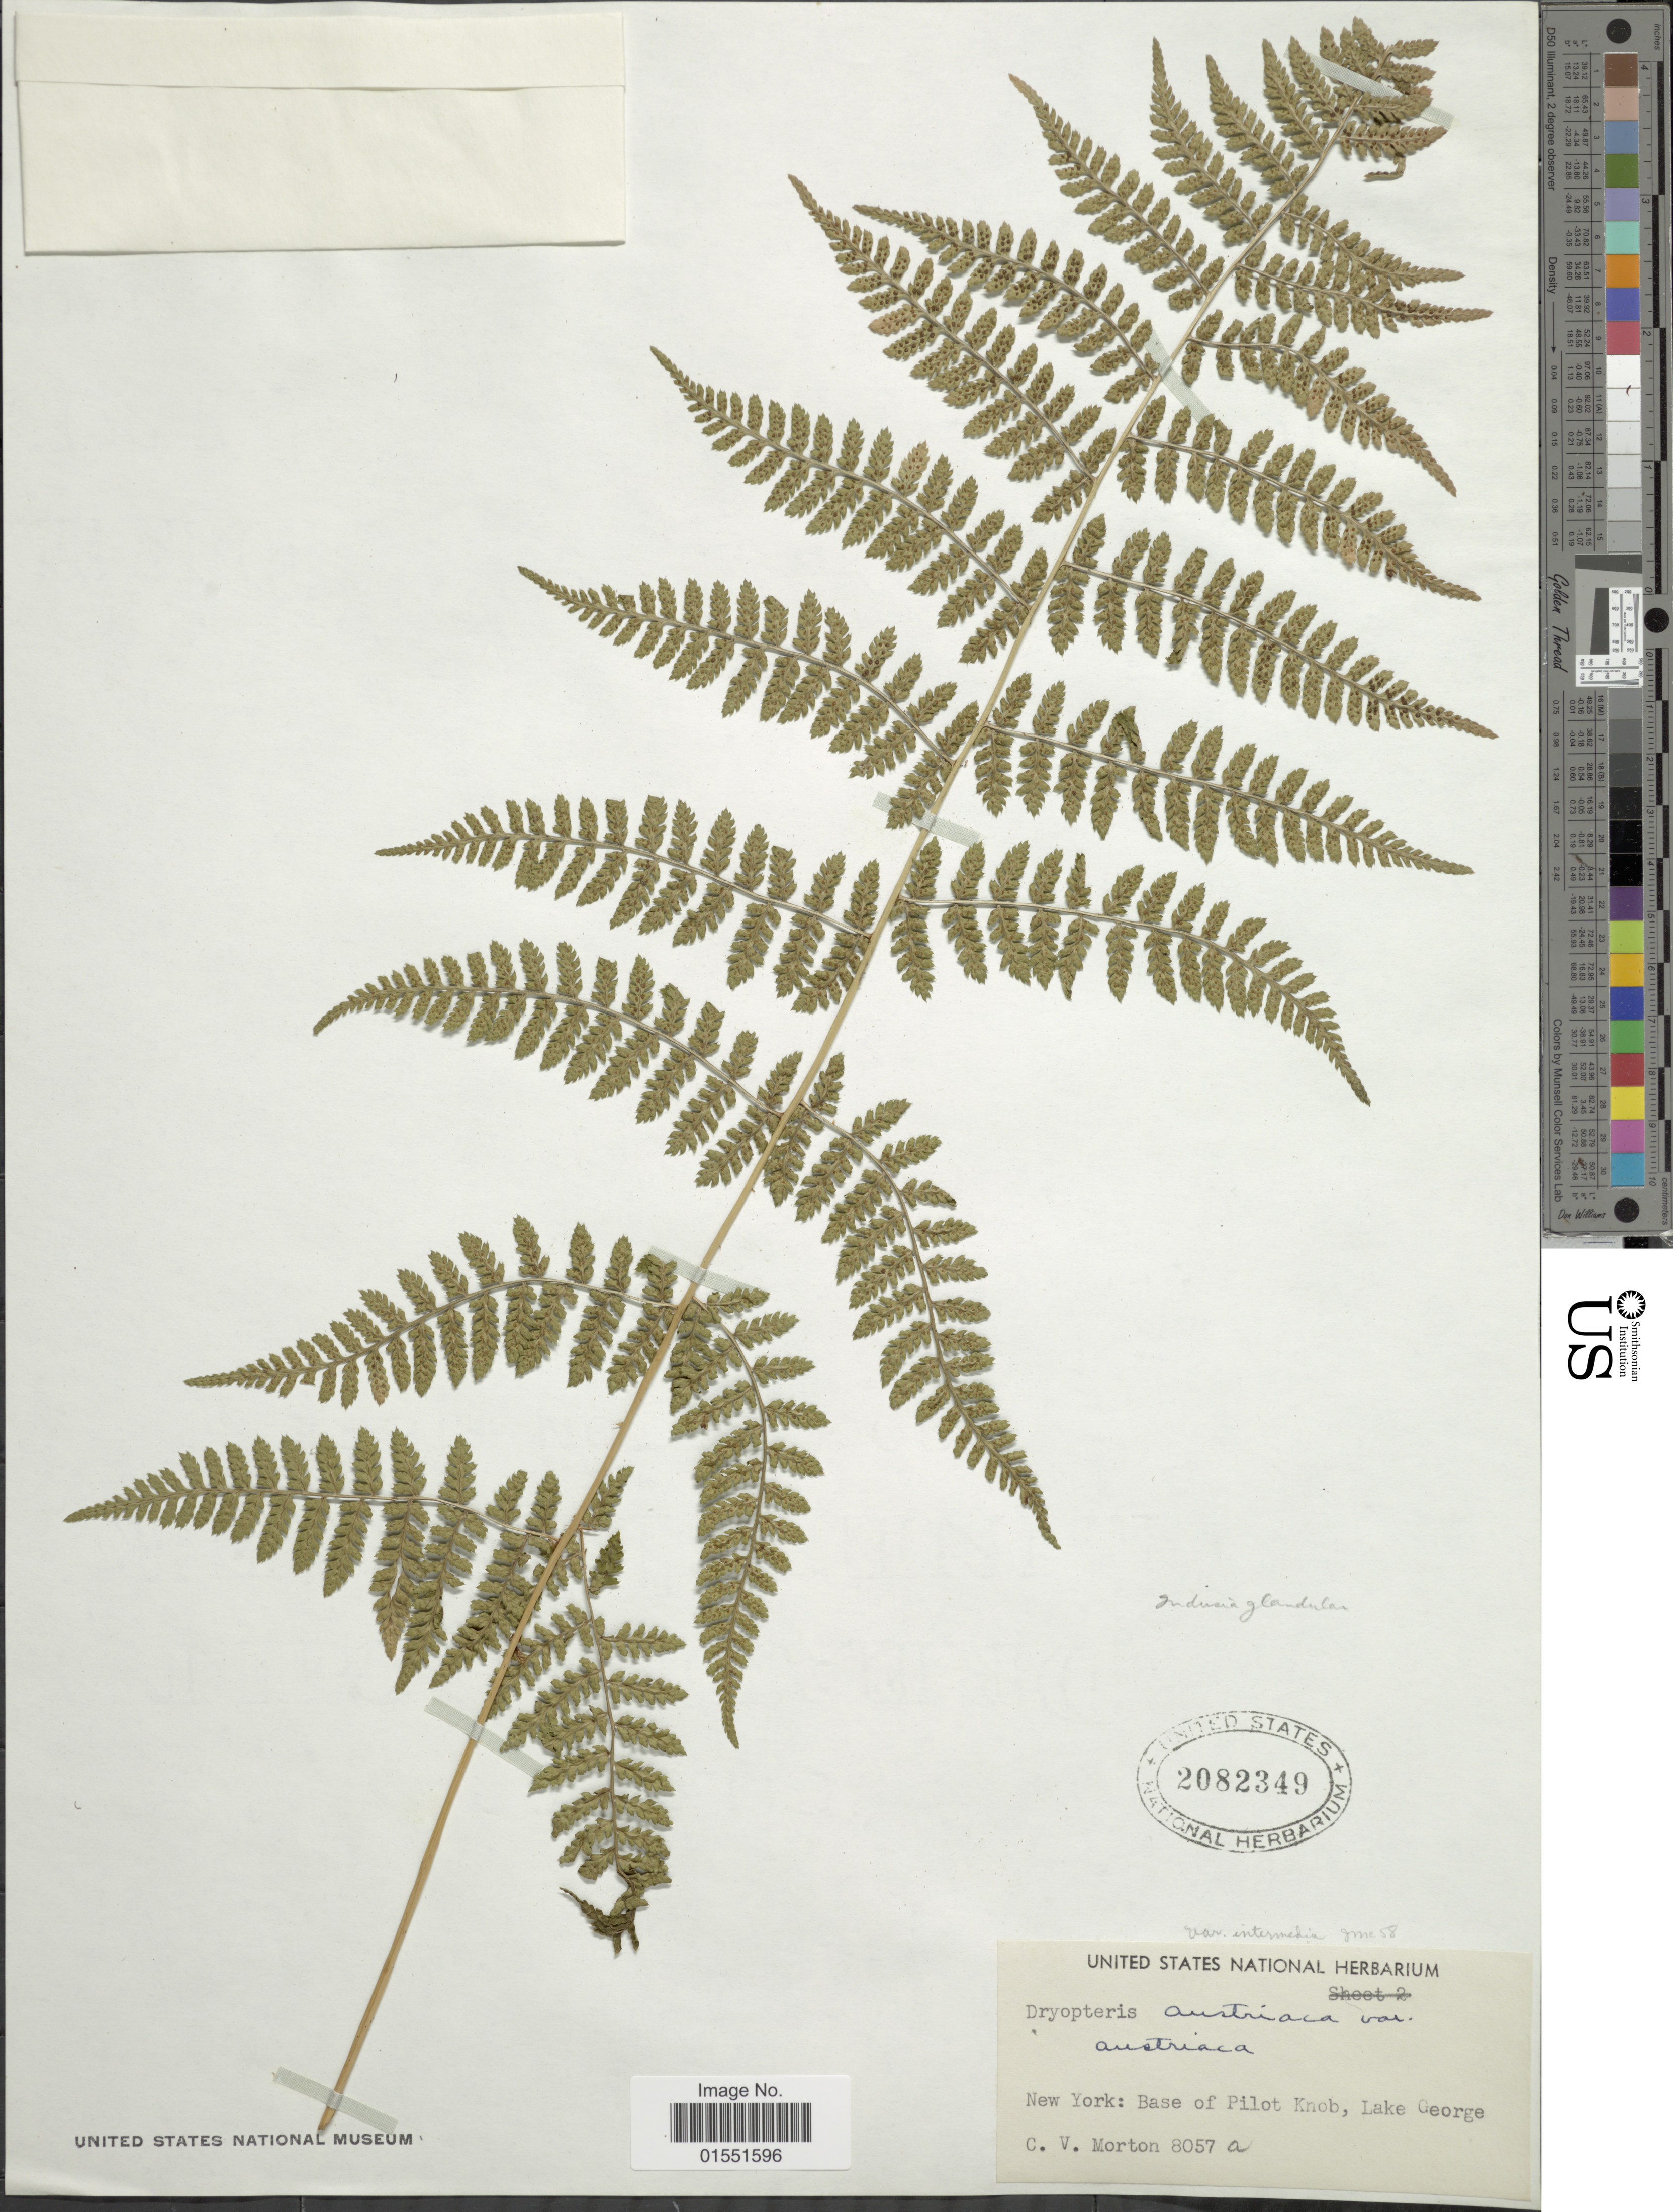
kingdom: Plantae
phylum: Tracheophyta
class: Polypodiopsida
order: Polypodiales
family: Dryopteridaceae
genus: Dryopteris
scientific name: Dryopteris intermedia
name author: (Muhl.) A. Gray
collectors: C. V. Morton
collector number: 8057a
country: United States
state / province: New York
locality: Base of Pilot Knob, Lake George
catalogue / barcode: US 2082349